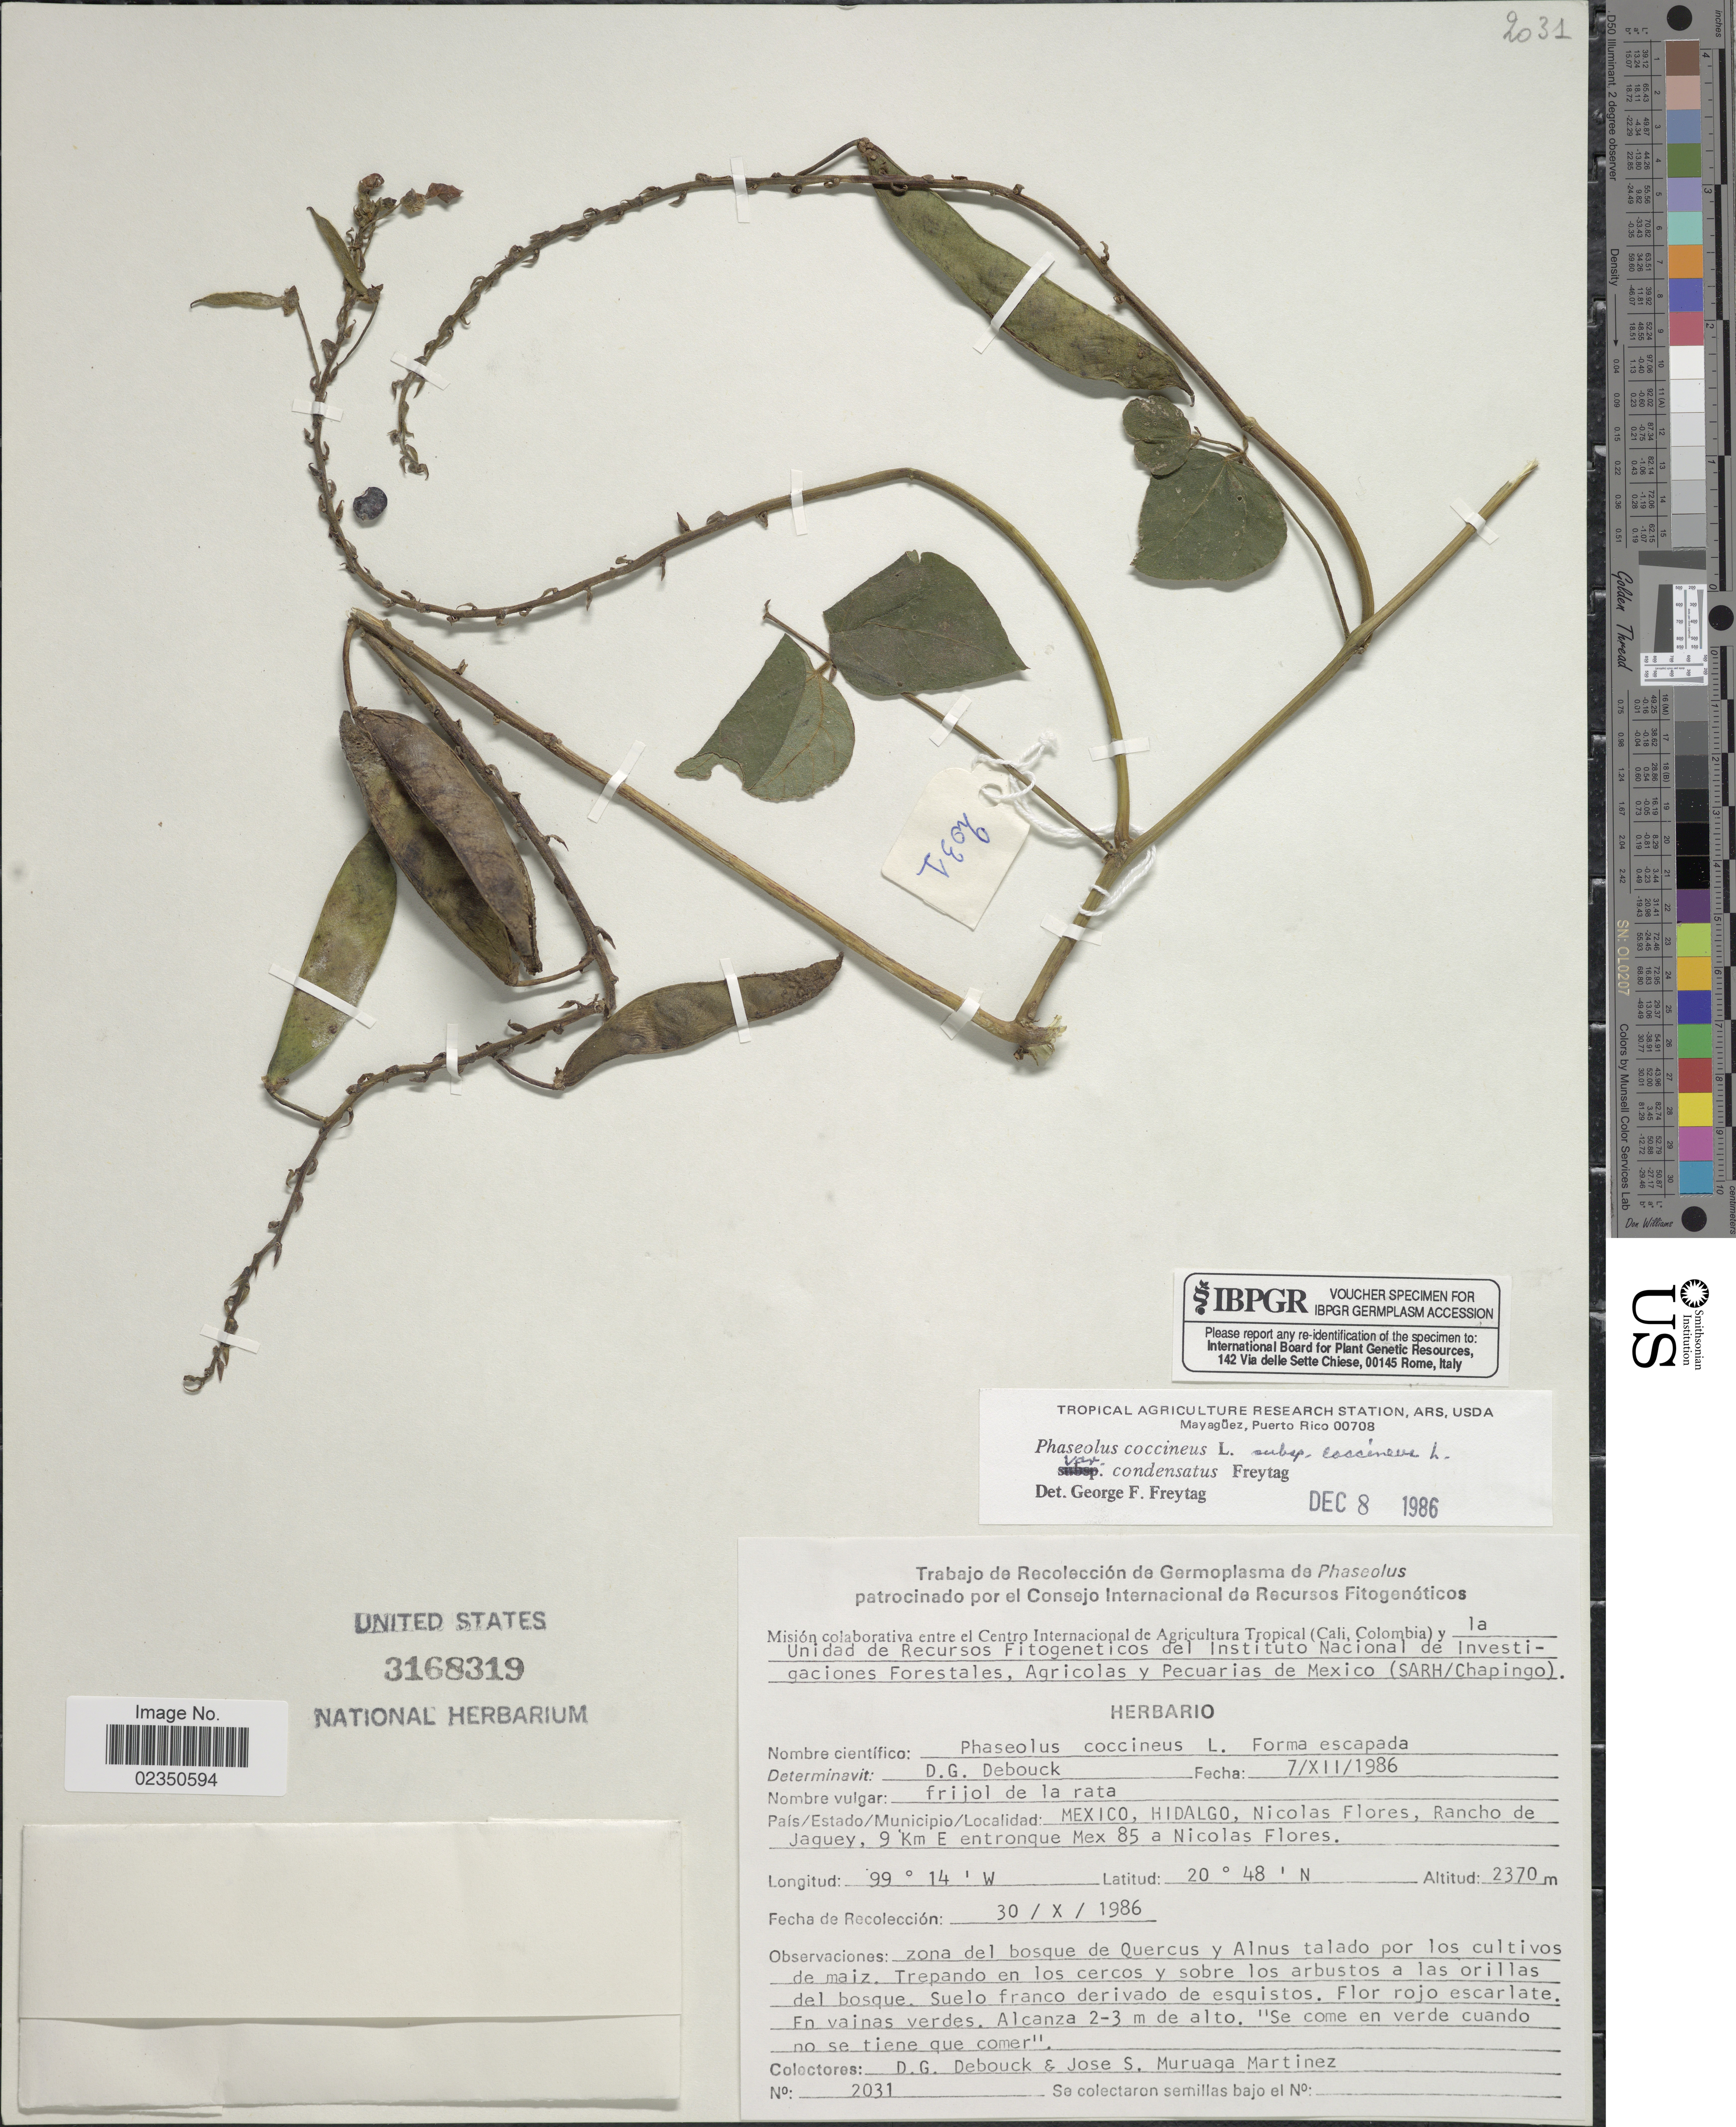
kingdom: Plantae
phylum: Tracheophyta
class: Magnoliopsida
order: Fabales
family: Fabaceae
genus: Phaseolus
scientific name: Phaseolus coccineus var. condensatus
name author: Freytag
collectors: D. Debouck & J. Muruaga Martinez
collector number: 2031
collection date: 1986-10-30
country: Mexico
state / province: Hidalgo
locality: Nicolas Flores, Rancho de Jaquey, 9 Km E entronque Mex 85 a Nicolas Flores.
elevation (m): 2370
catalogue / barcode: US 3168319